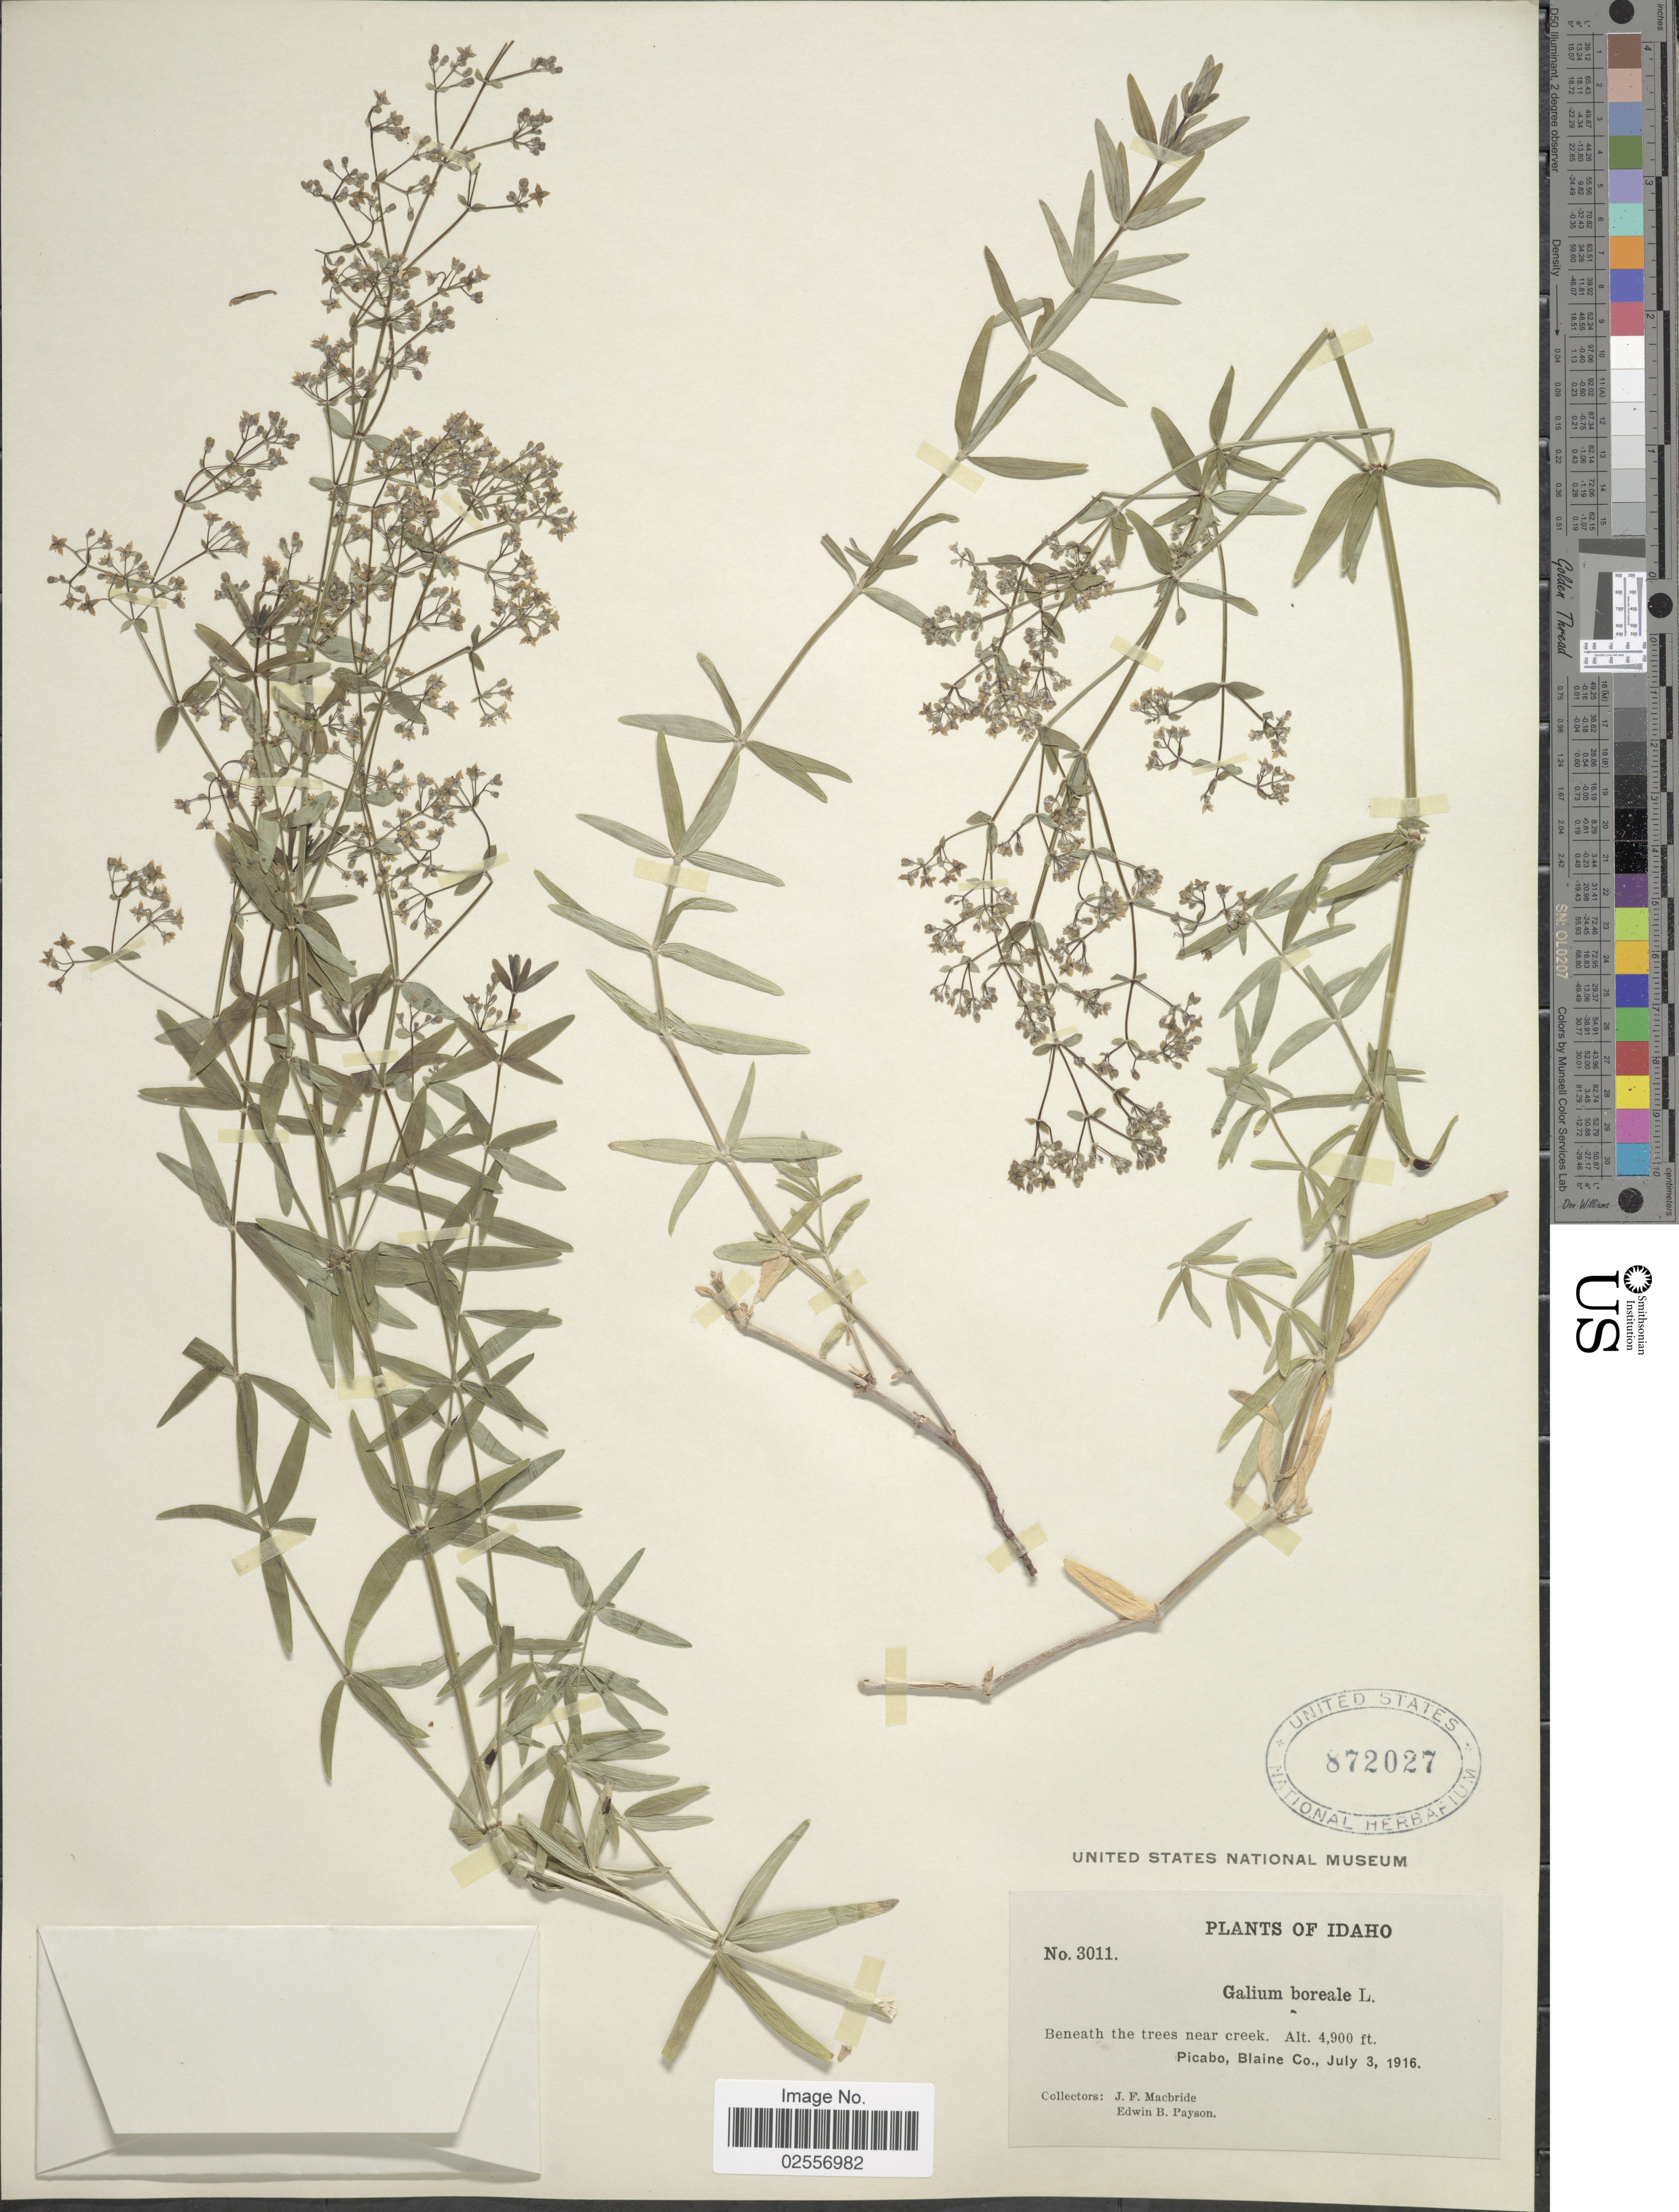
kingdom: Plantae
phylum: Tracheophyta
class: Magnoliopsida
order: Gentianales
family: Rubiaceae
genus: Galium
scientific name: Galium boreale L.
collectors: J. F. Macbride & E. B. Payson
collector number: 3011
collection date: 1916-07-03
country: United States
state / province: Idaho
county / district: Blaine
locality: Beneath the trees near creek, Picabo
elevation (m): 1494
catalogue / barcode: US 872027